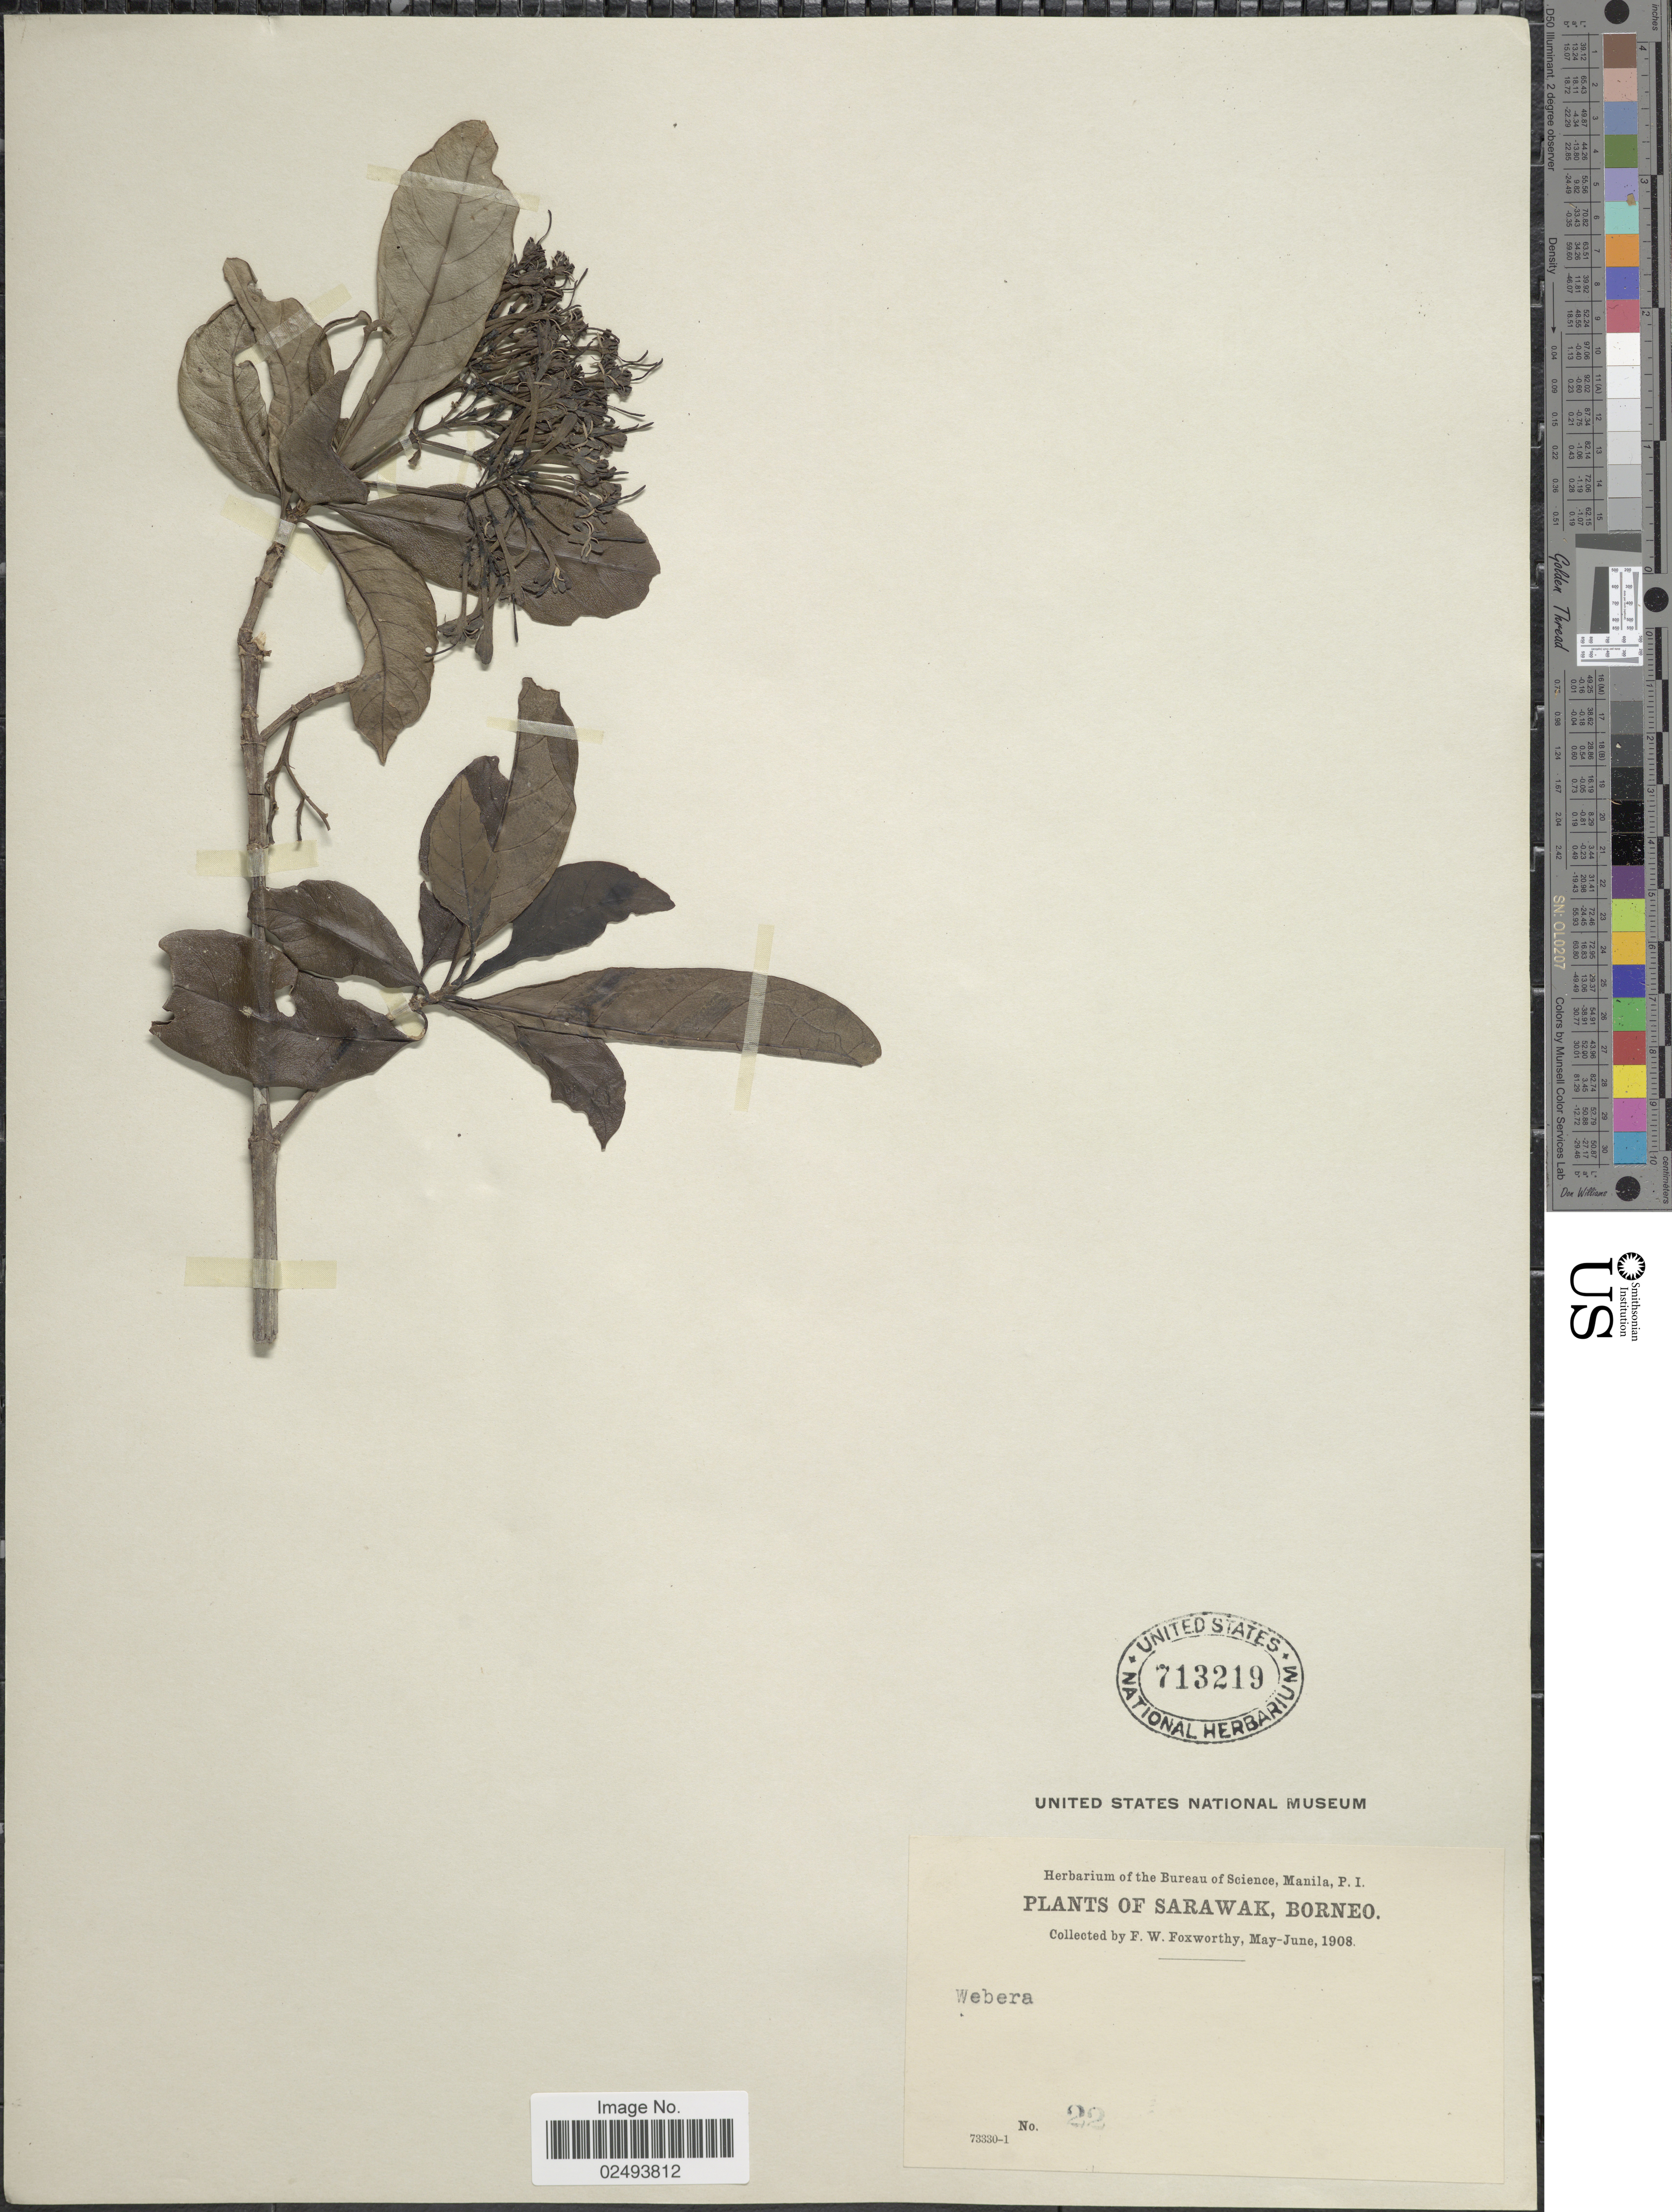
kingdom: Plantae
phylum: Tracheophyta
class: Magnoliopsida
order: Gentianales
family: Rubiaceae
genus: Tarenna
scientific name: Tarenna sp.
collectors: F. W. Foxworthy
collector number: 22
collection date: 1908-05/1908-06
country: Malaysia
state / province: Sarawak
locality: Borneo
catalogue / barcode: US 713219